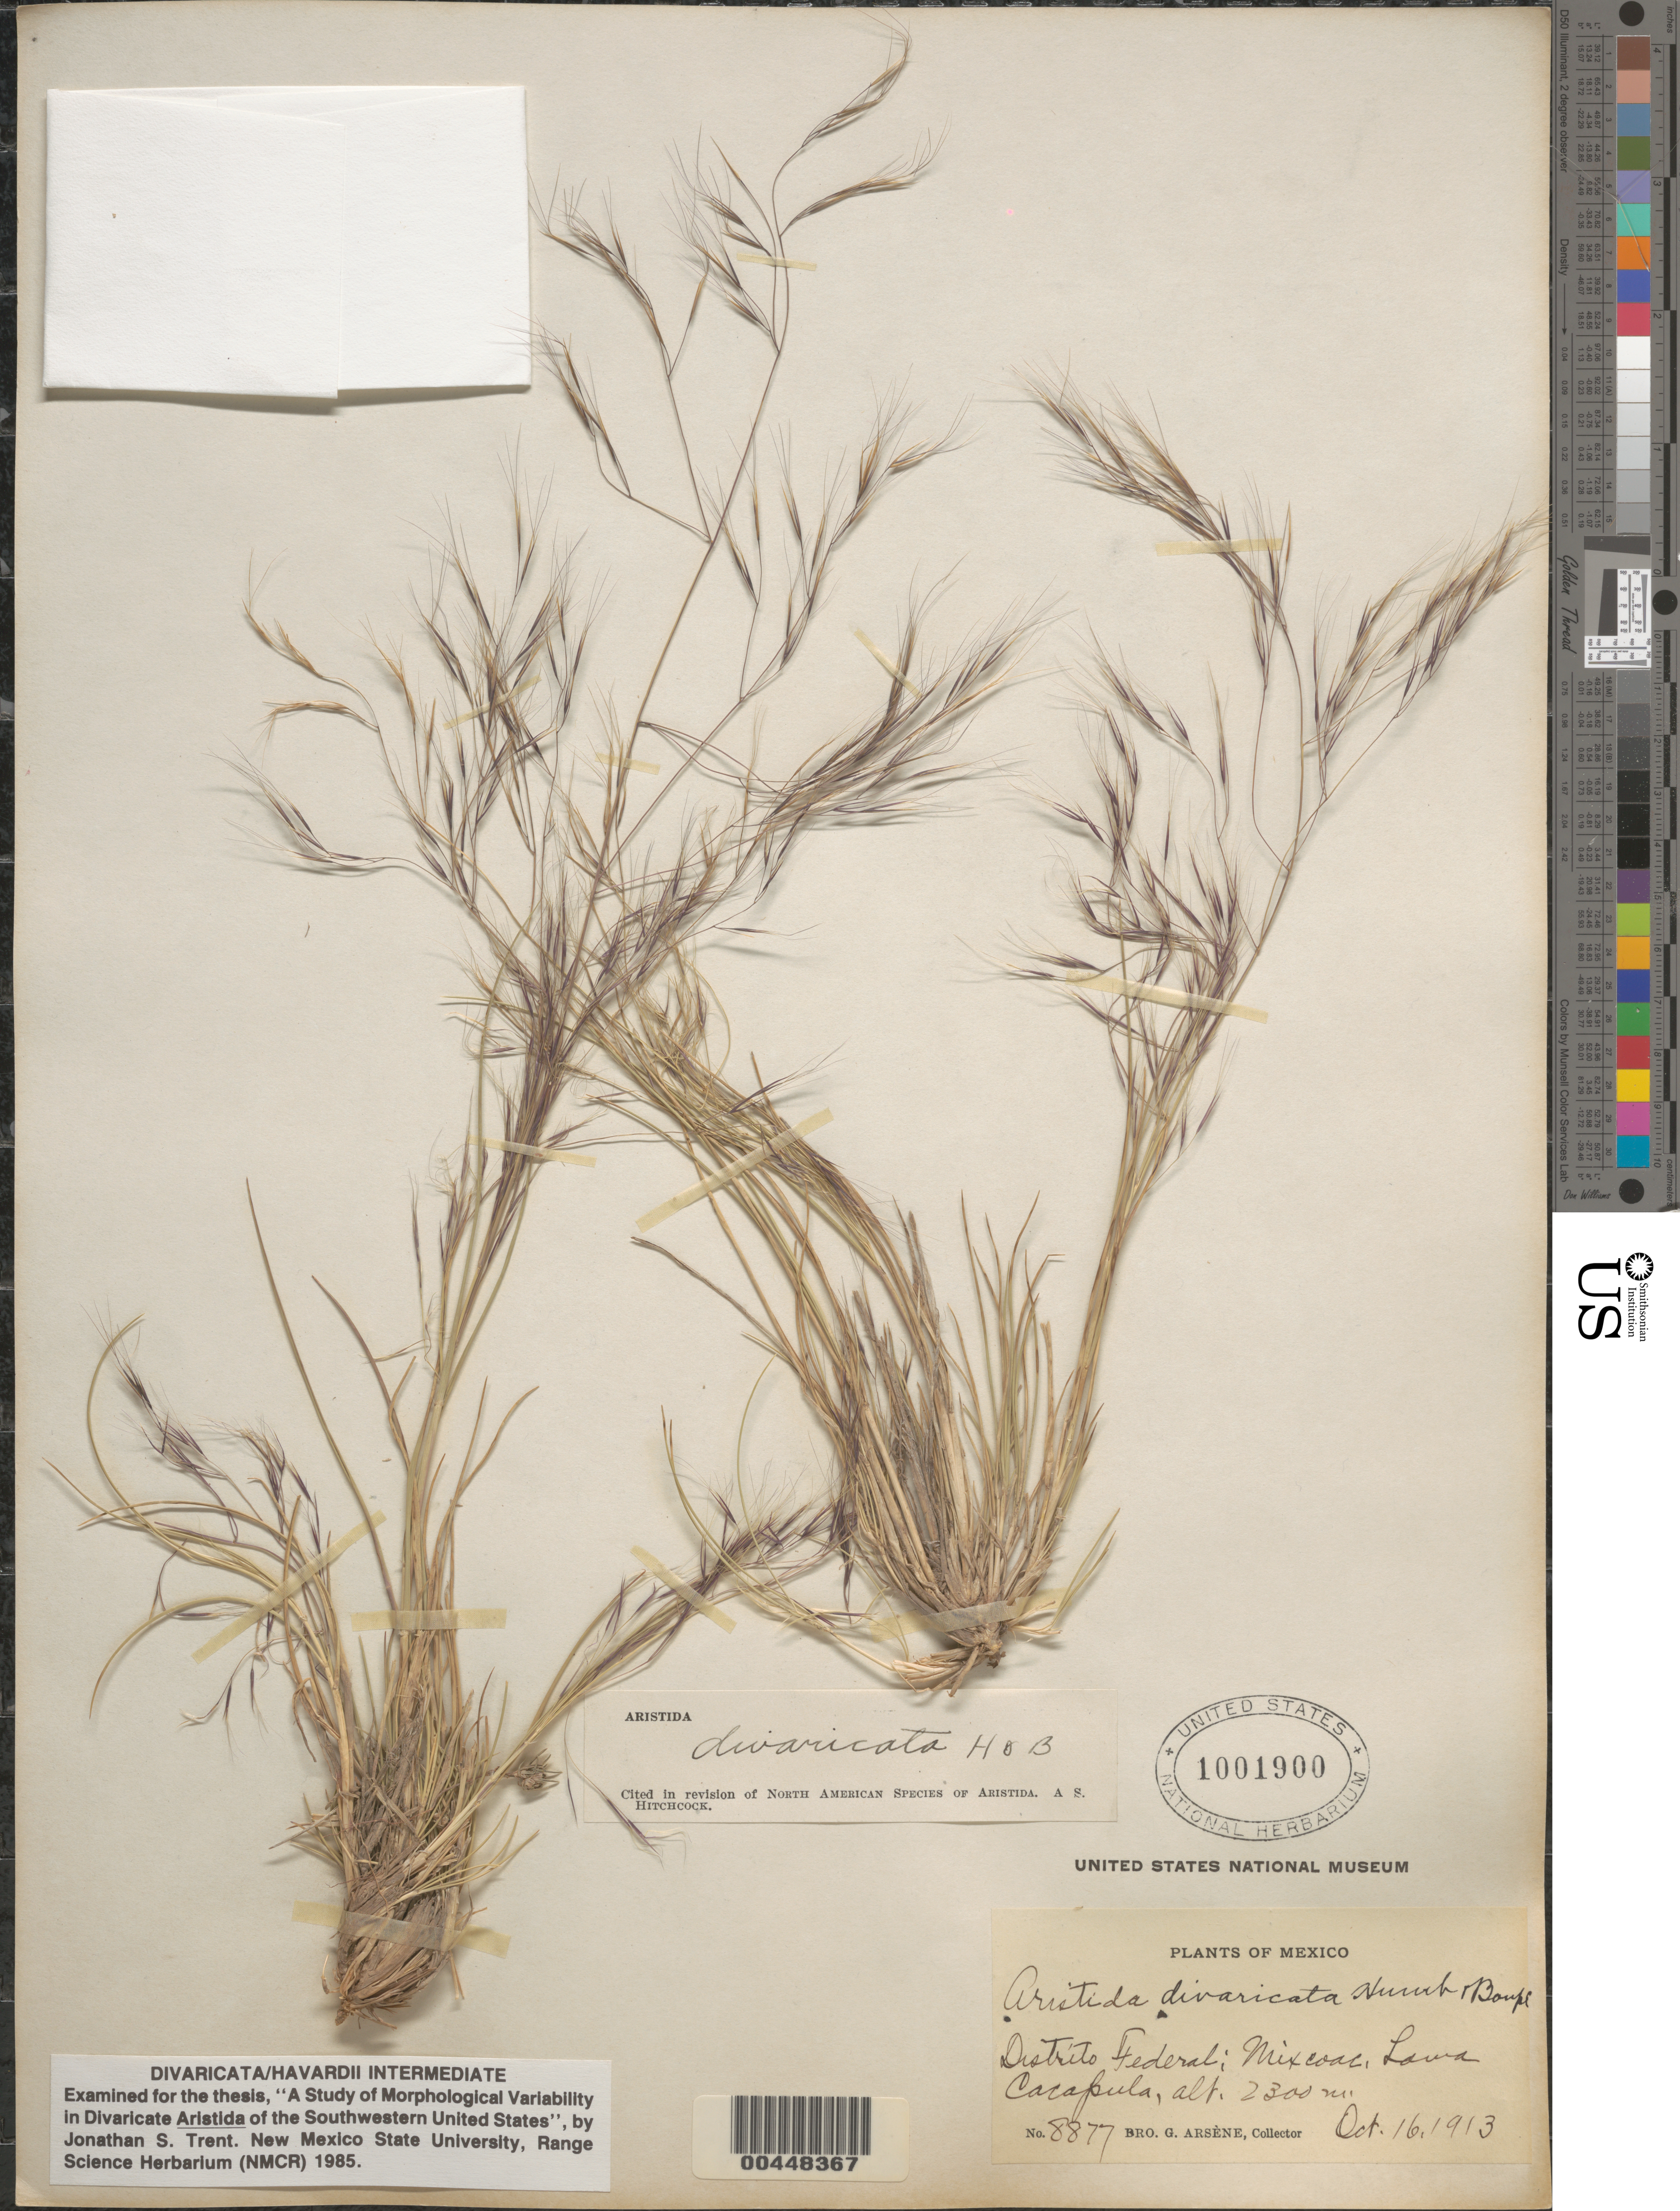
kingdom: Plantae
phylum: Tracheophyta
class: Liliopsida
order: Poales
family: Poaceae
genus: Aristida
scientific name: Aristida divaricata/havardii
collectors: Bro. G. Arsène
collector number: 8877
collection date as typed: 16 Oct 1913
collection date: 1913-10-16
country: Mexico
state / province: Distrito Federal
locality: Mixcoac, Loma Cacapula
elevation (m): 2300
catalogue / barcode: US 1001900